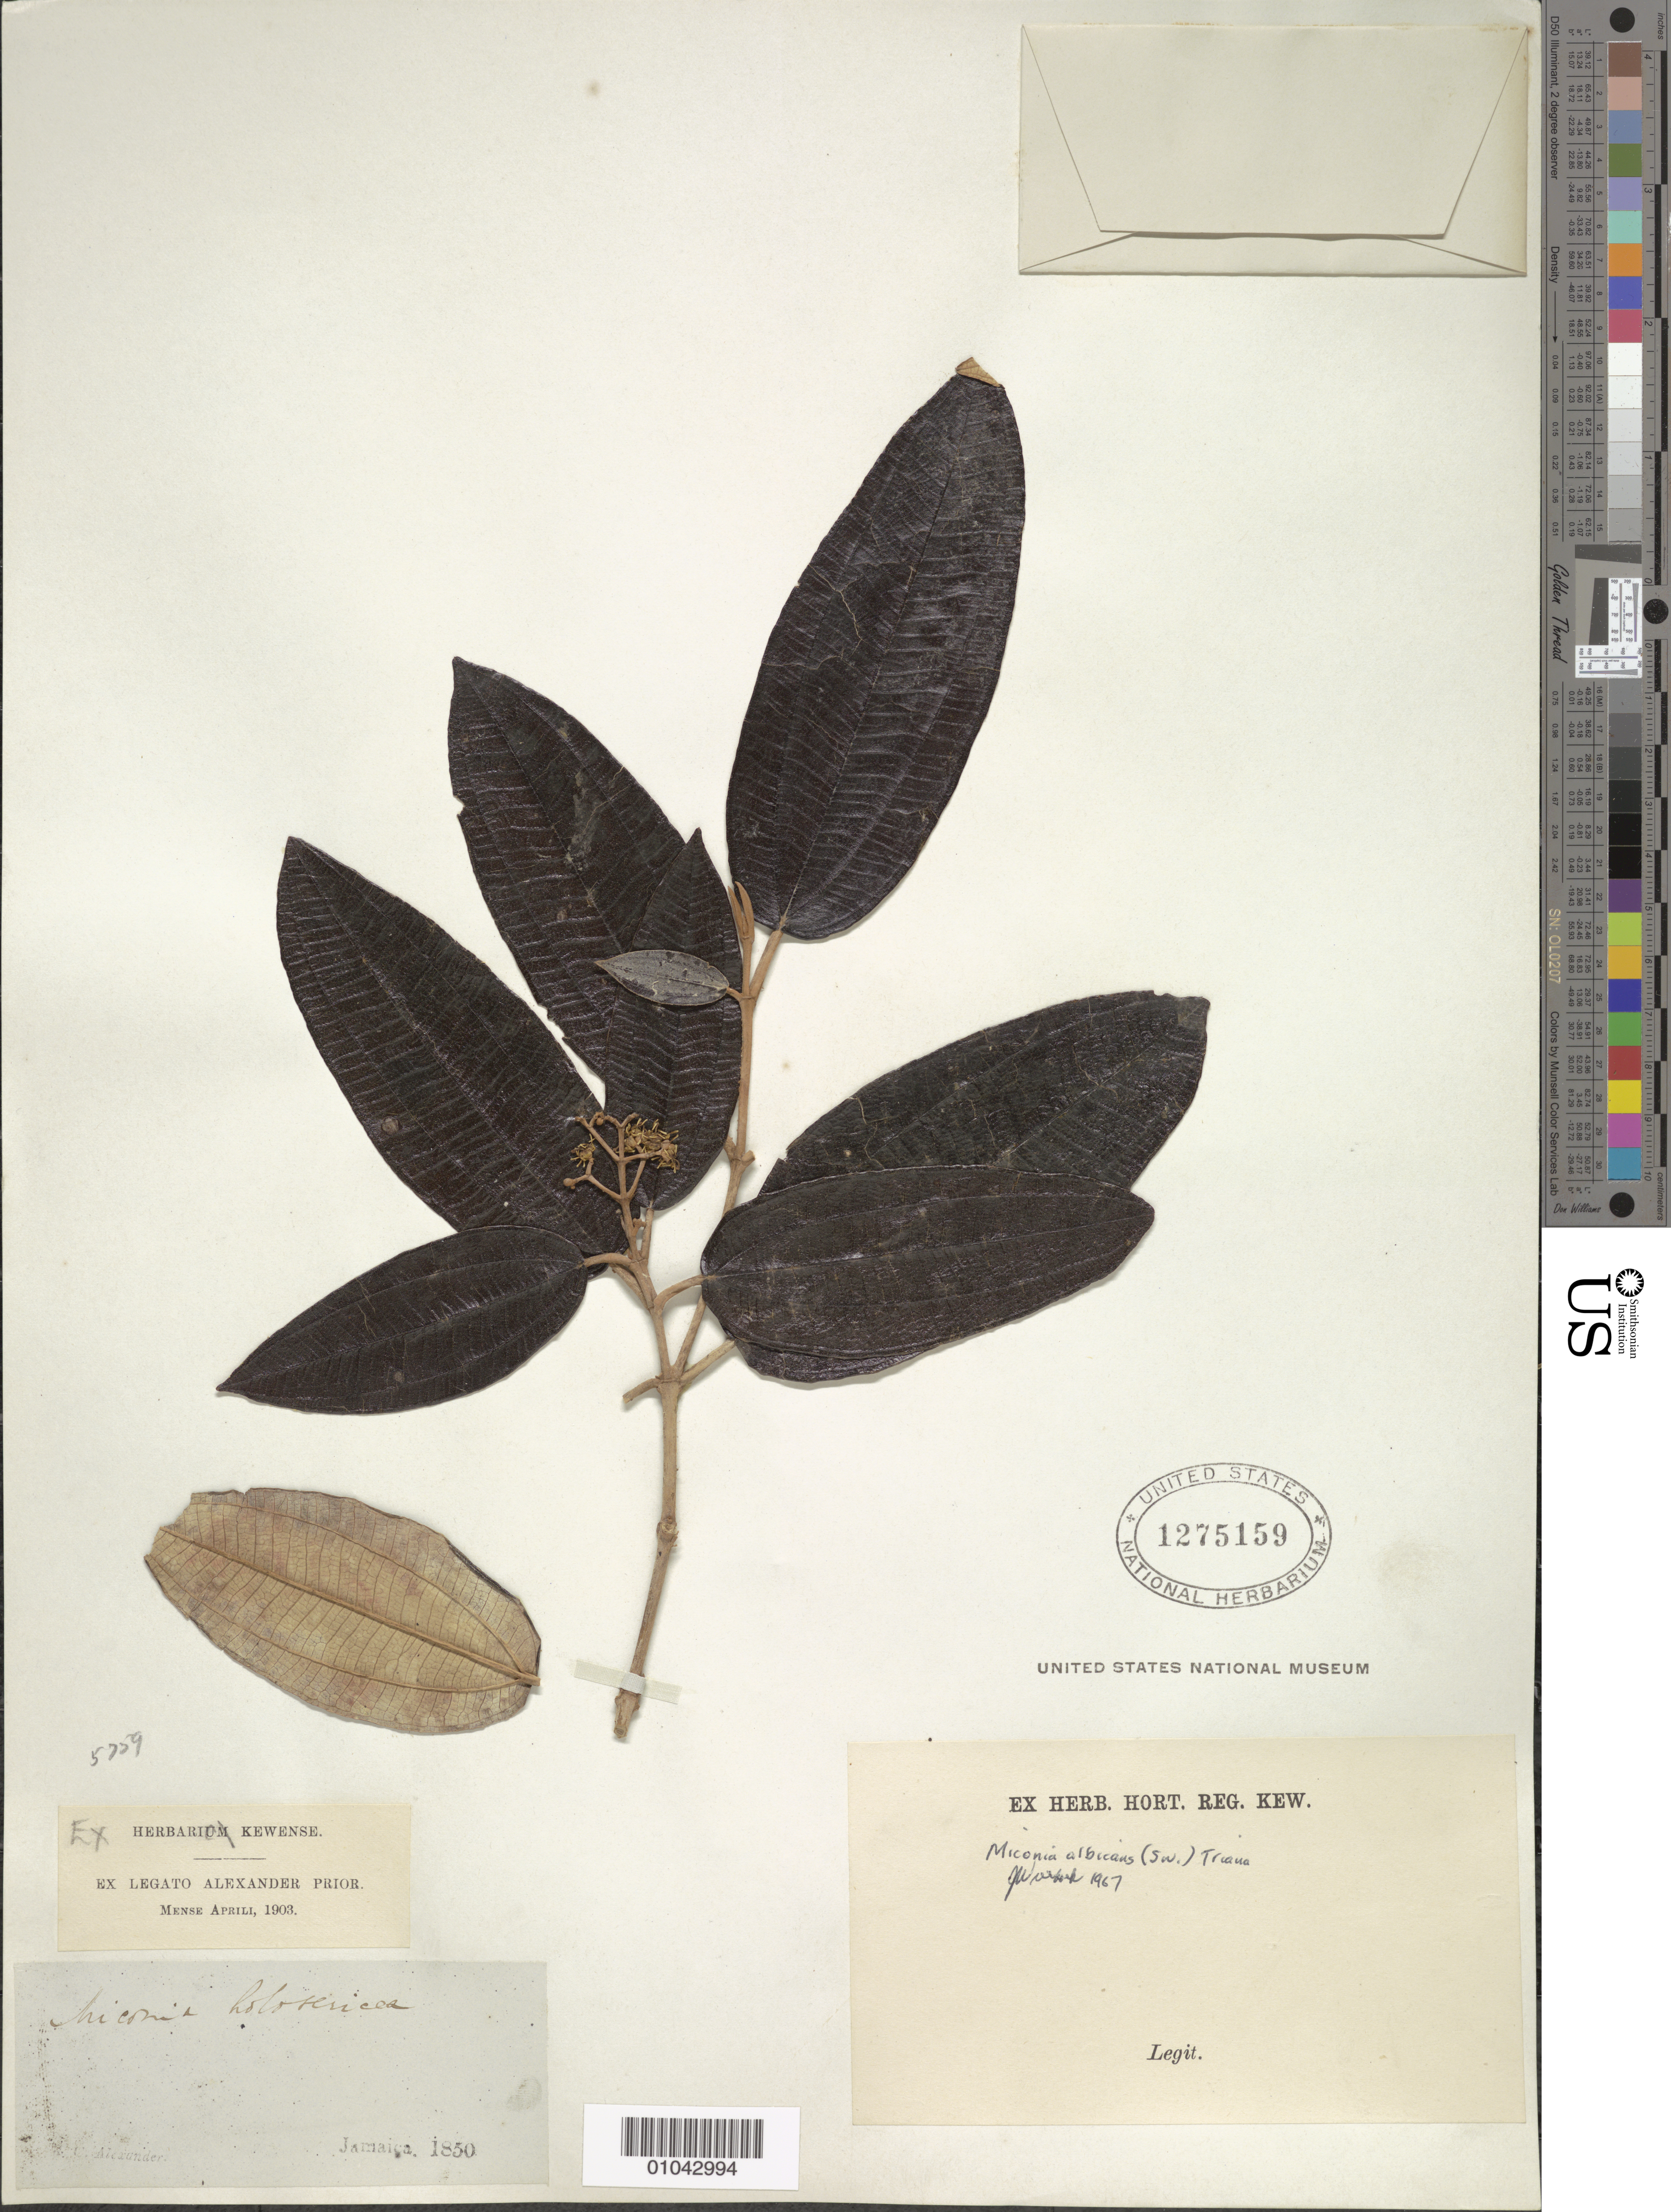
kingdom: Plantae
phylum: Tracheophyta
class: Magnoliopsida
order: Myrtales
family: Melastomataceae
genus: Miconia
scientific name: Miconia albicans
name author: (Sw.) Triana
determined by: Wurdack, John J., (US), US (UNITED STATES)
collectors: R. C. Alexander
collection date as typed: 1850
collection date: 1850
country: Jamaica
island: Jamaica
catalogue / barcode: US 1275159